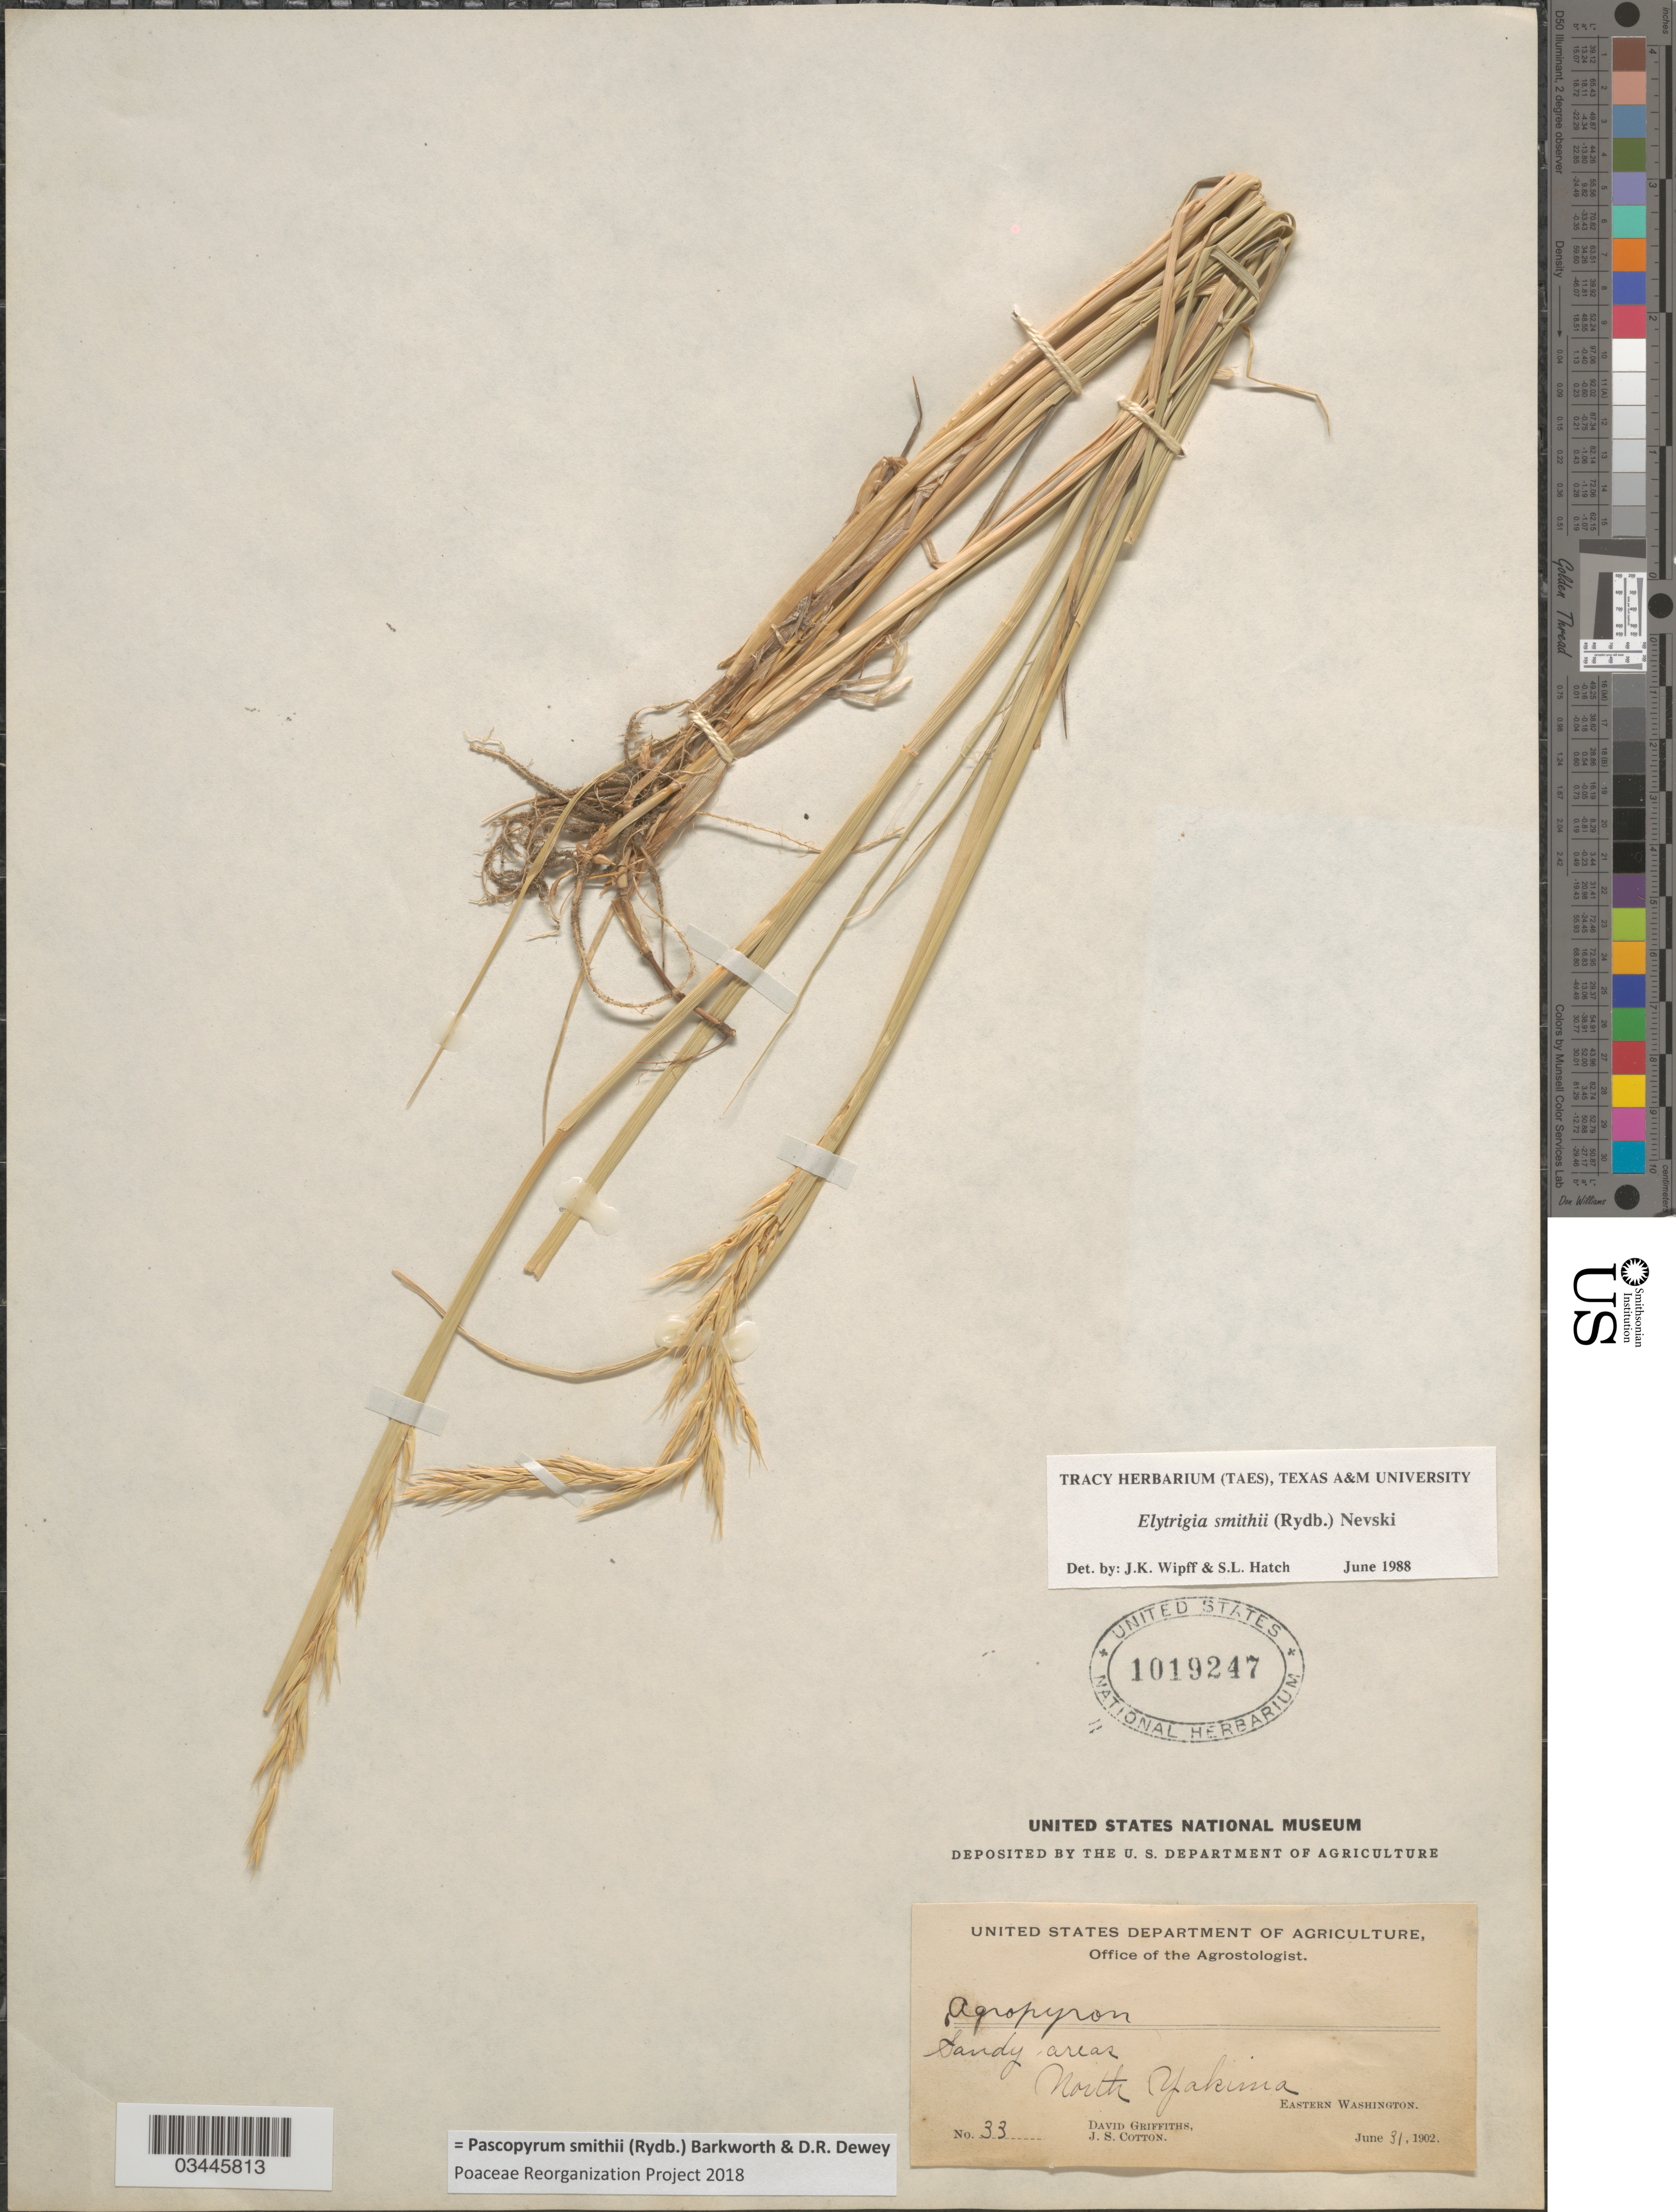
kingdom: Plantae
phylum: Tracheophyta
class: Liliopsida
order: Poales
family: Poaceae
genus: Pascopyrum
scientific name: Pascopyrum smithii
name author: (Rydb.) Barkworth & Dewey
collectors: D. Griffiths & J. S. Cotton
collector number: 33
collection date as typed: June 31, 1902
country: United States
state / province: Washington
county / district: Yakima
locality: Sandy areas. North Yakima. Eastern Washington.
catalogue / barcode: US 1019247